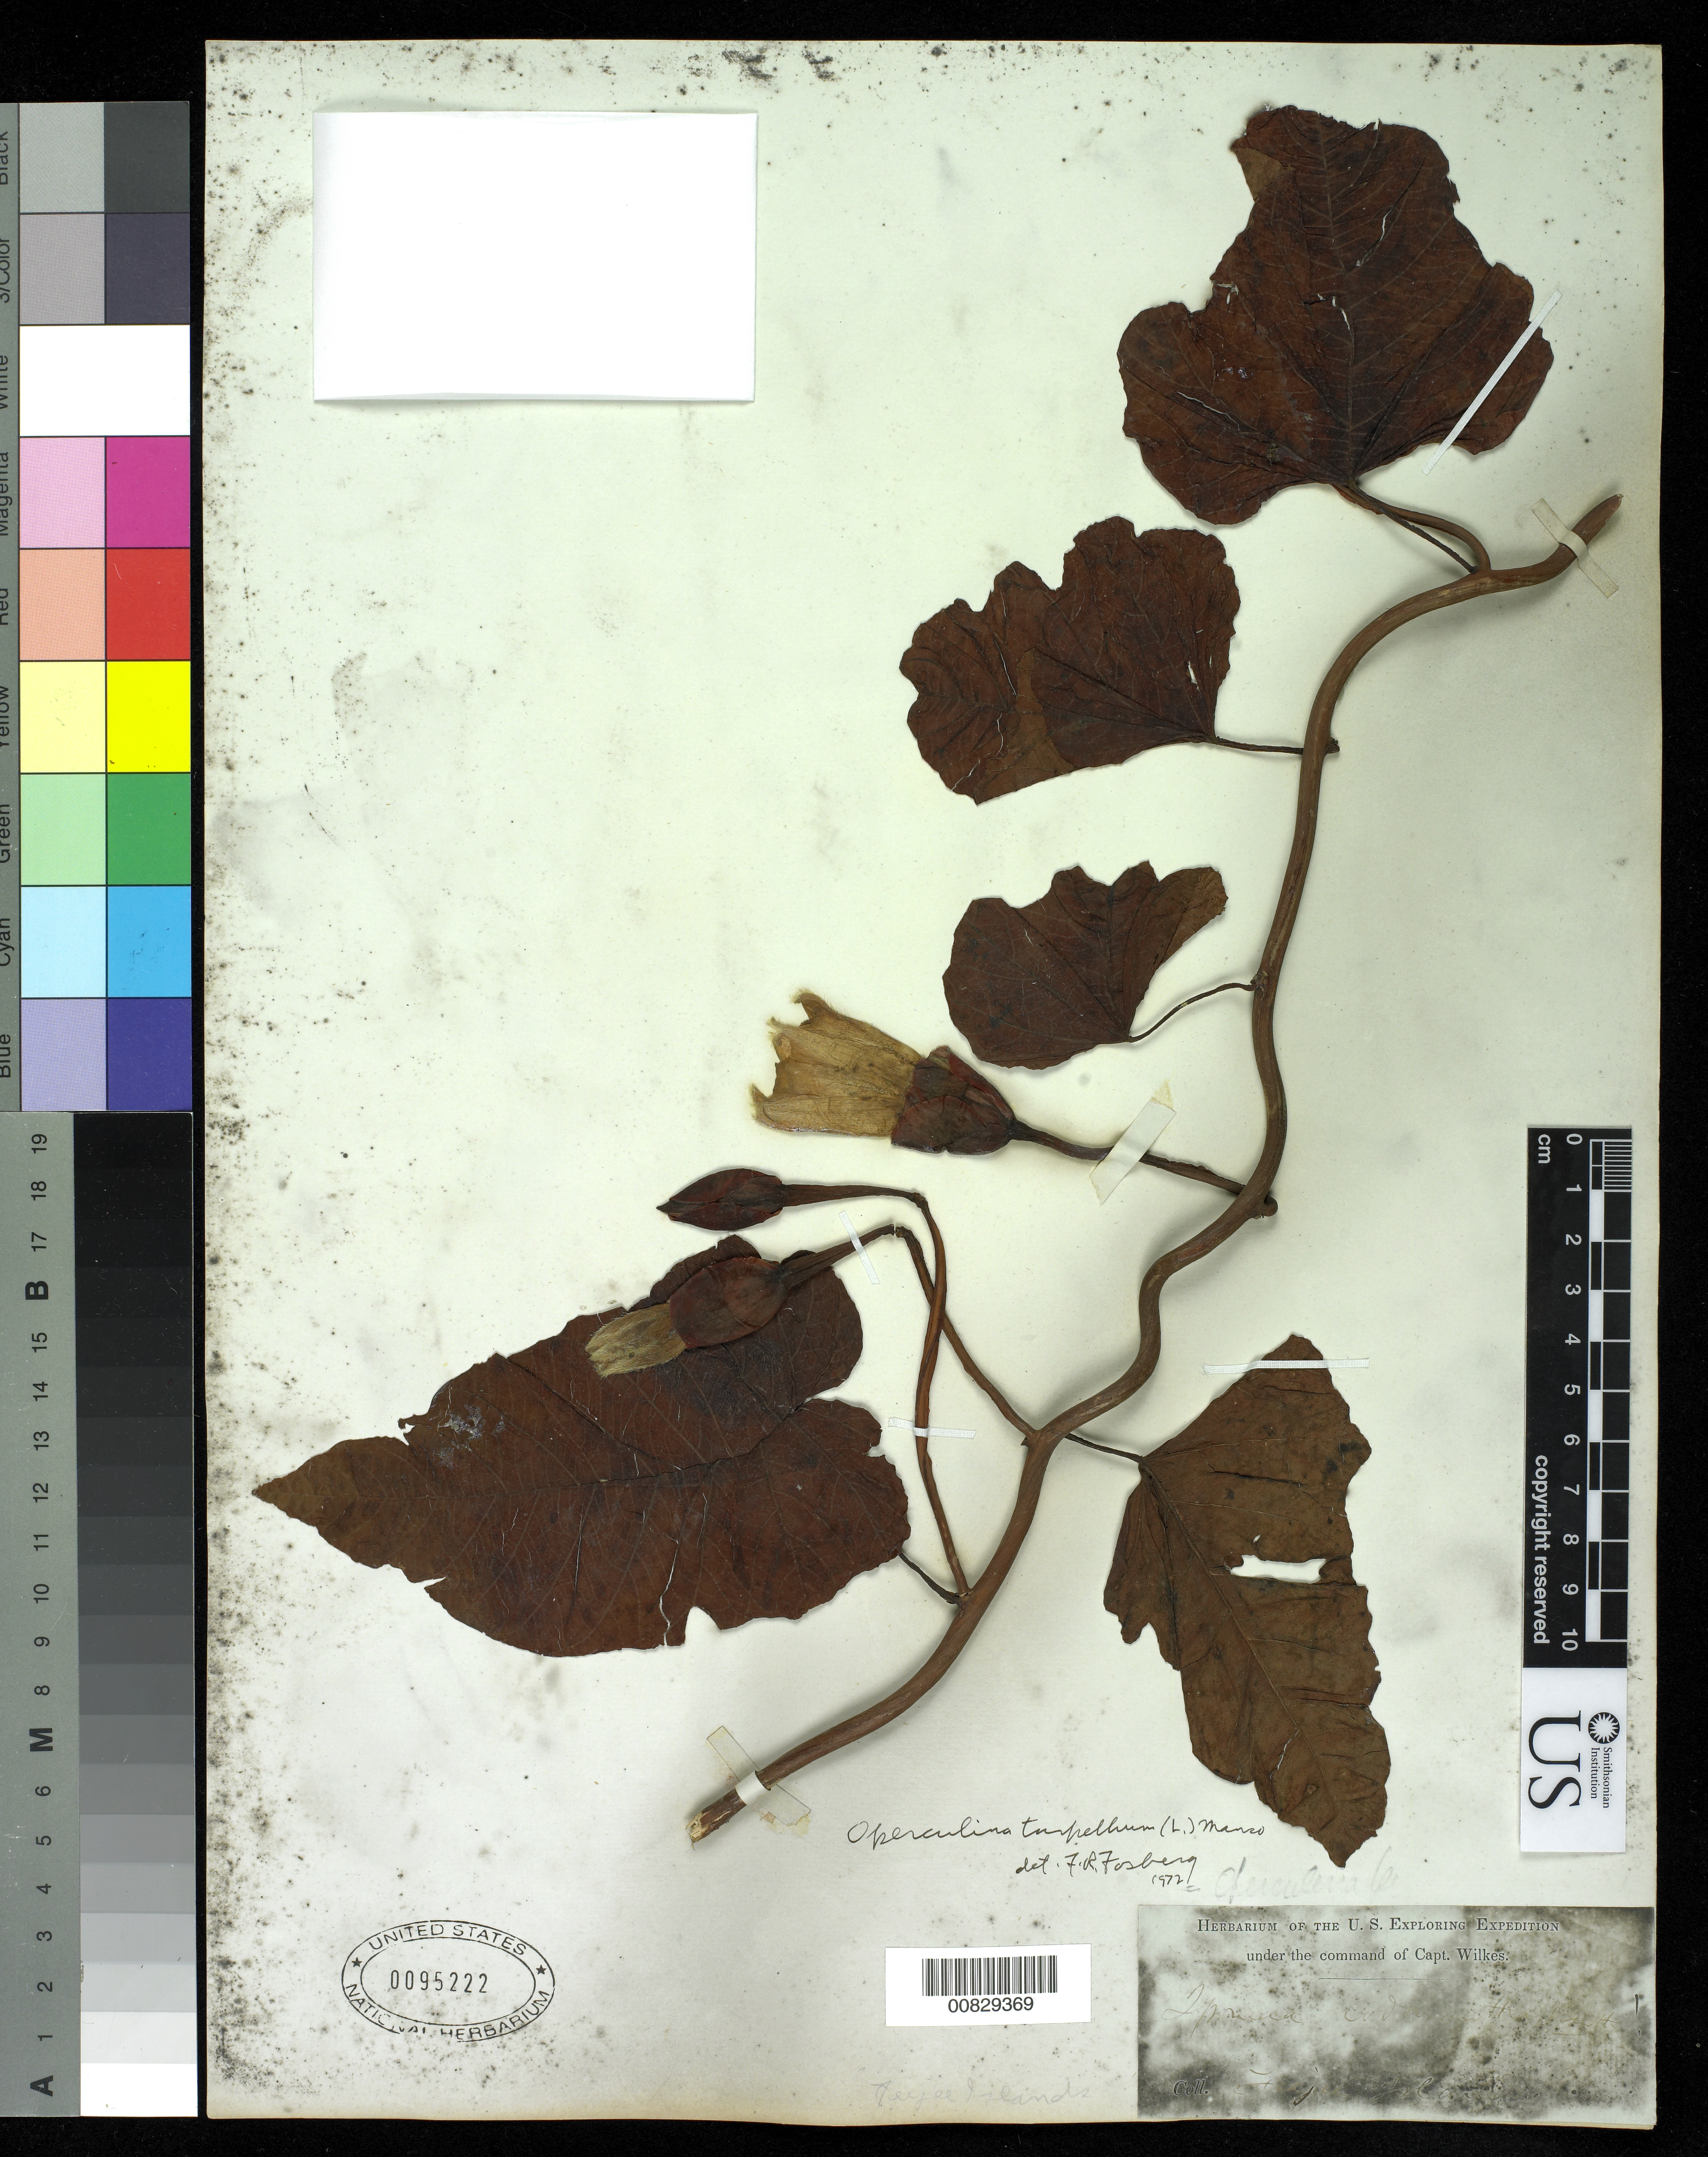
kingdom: Plantae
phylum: Tracheophyta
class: Magnoliopsida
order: Solanales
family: Convolvulaceae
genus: Operculina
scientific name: Operculina turpethum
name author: (L.) Silva Manso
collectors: Wilkes Explor. Exped.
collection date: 1838/1842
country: Fiji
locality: Feejee Island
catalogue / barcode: US 95222